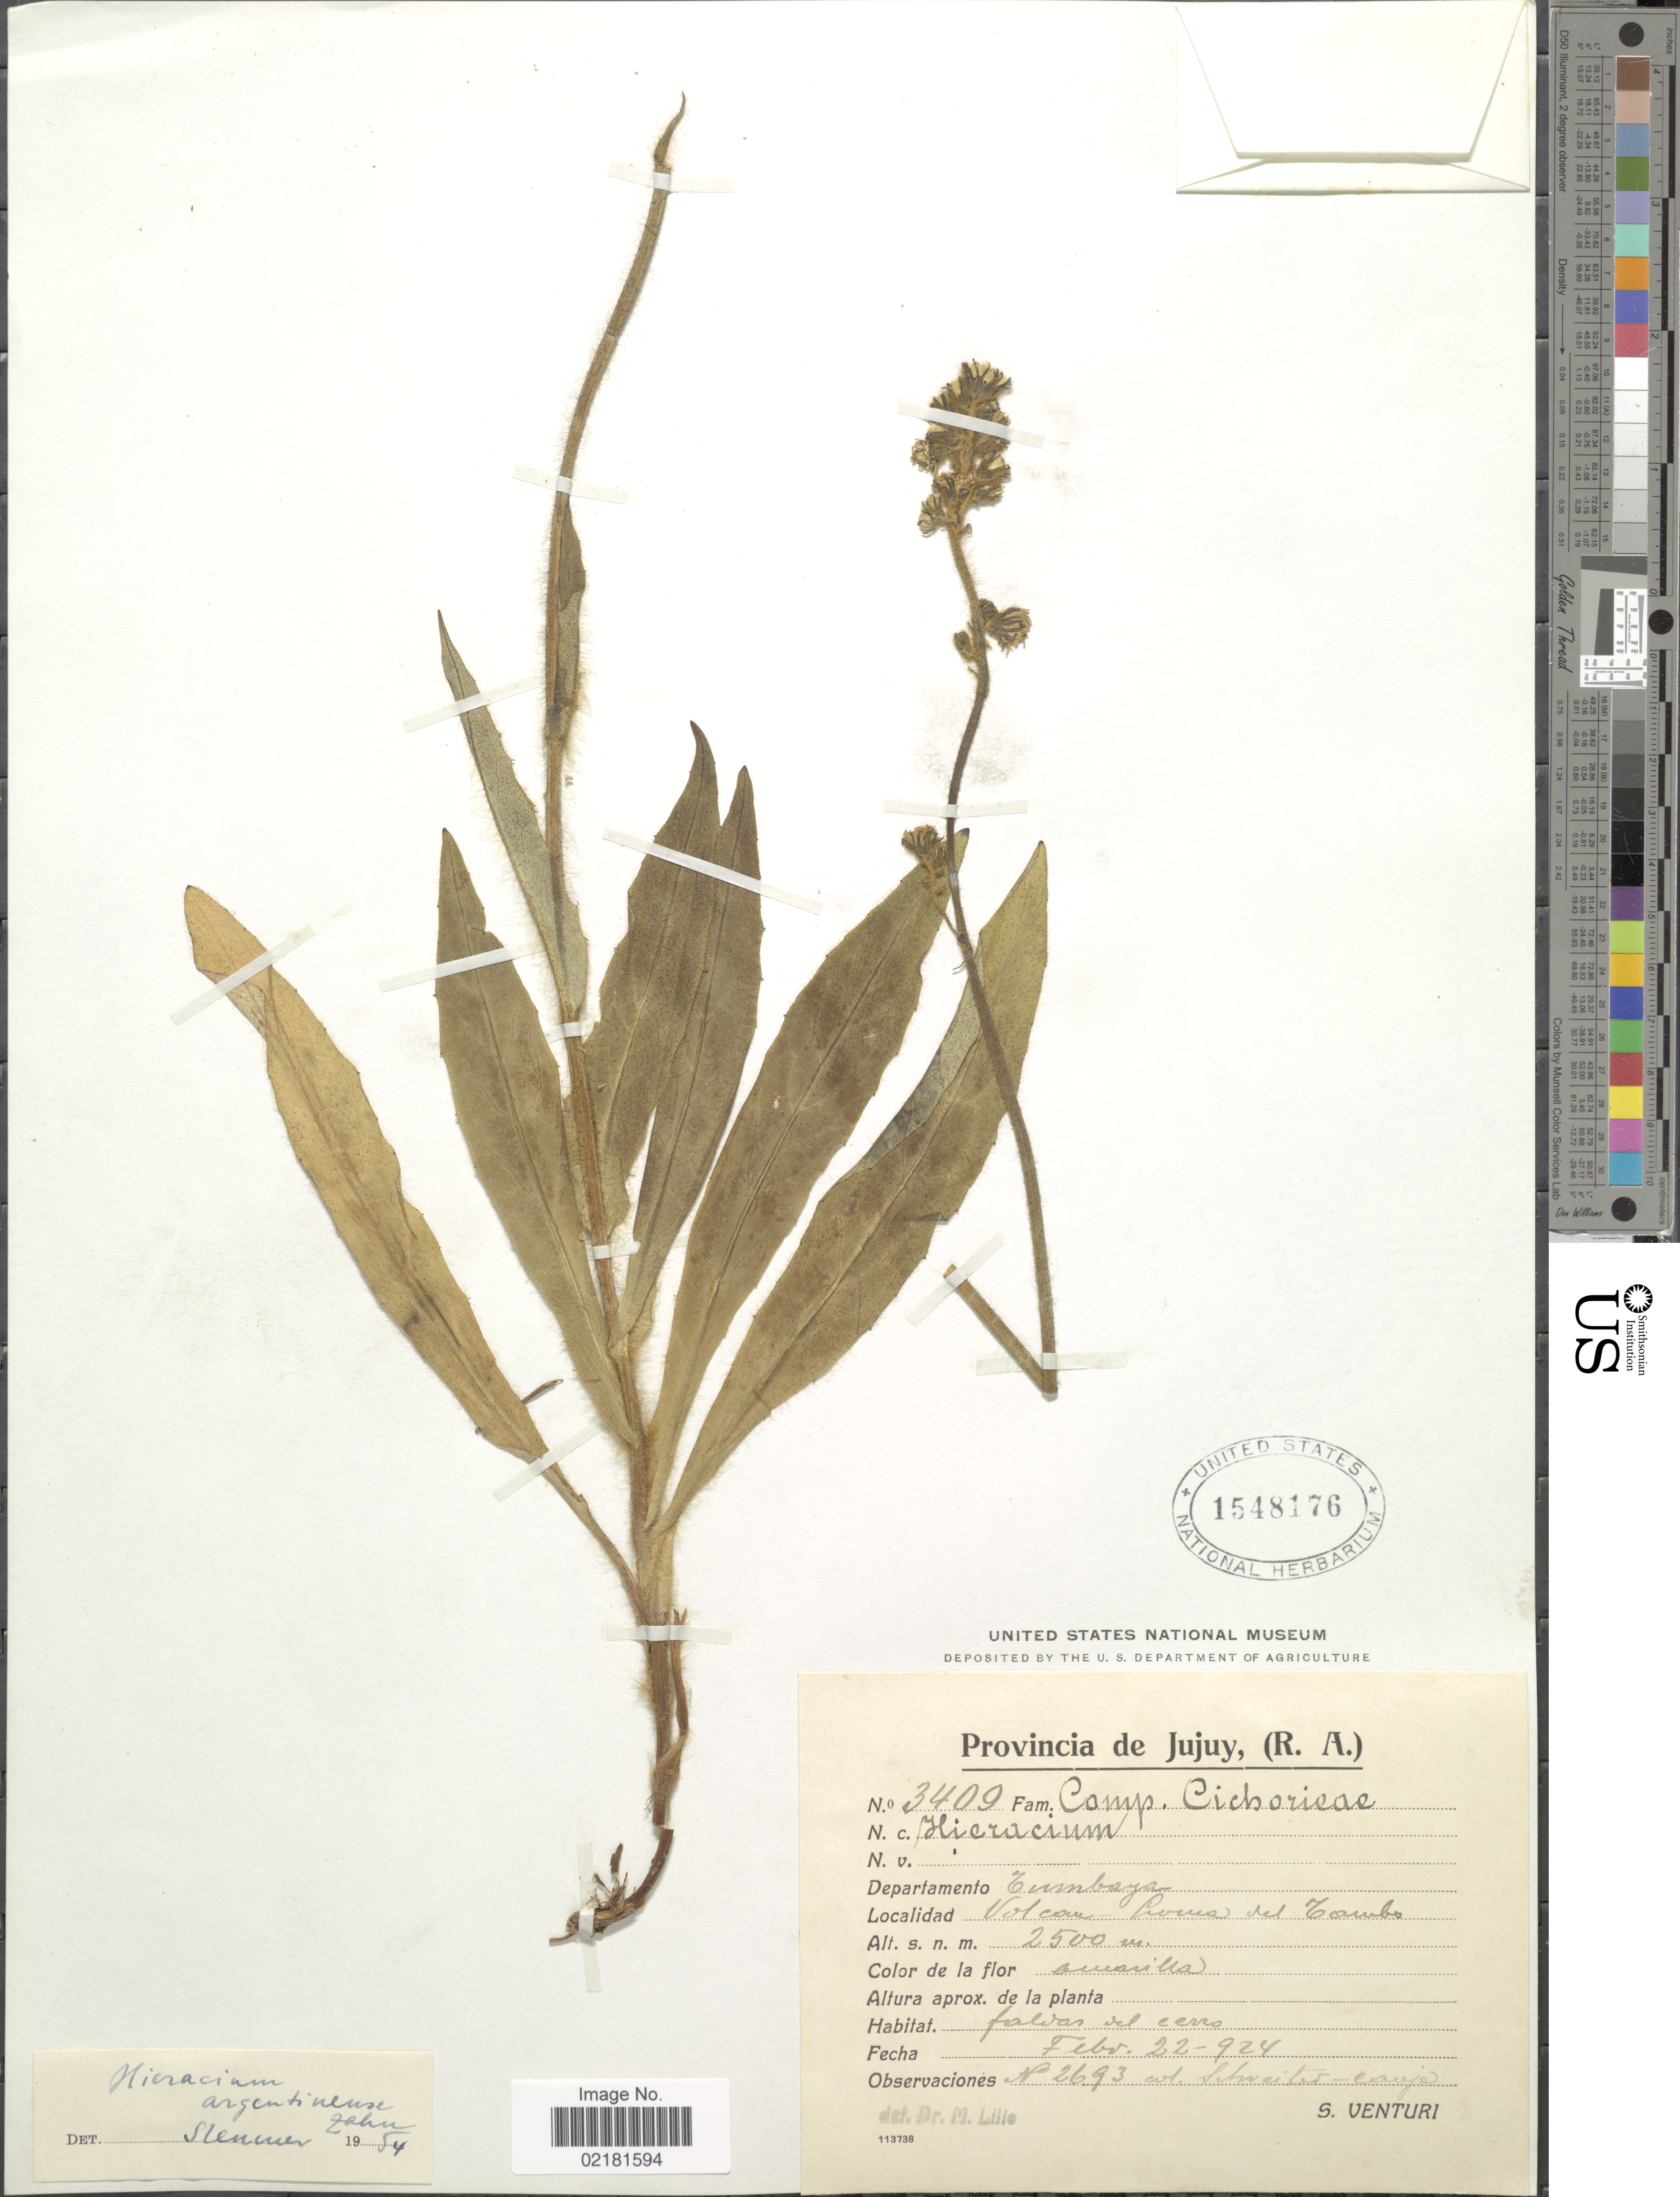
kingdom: Plantae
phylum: Tracheophyta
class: Magnoliopsida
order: Asterales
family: Asteraceae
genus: Hieracium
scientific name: Hieracium jubatum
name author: Fr.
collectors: S. Venturi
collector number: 3409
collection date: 1924-02-22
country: Argentina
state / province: Jujuy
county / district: Tumbaya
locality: Volcan Loma del Tambo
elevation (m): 2500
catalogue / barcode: US 1548176